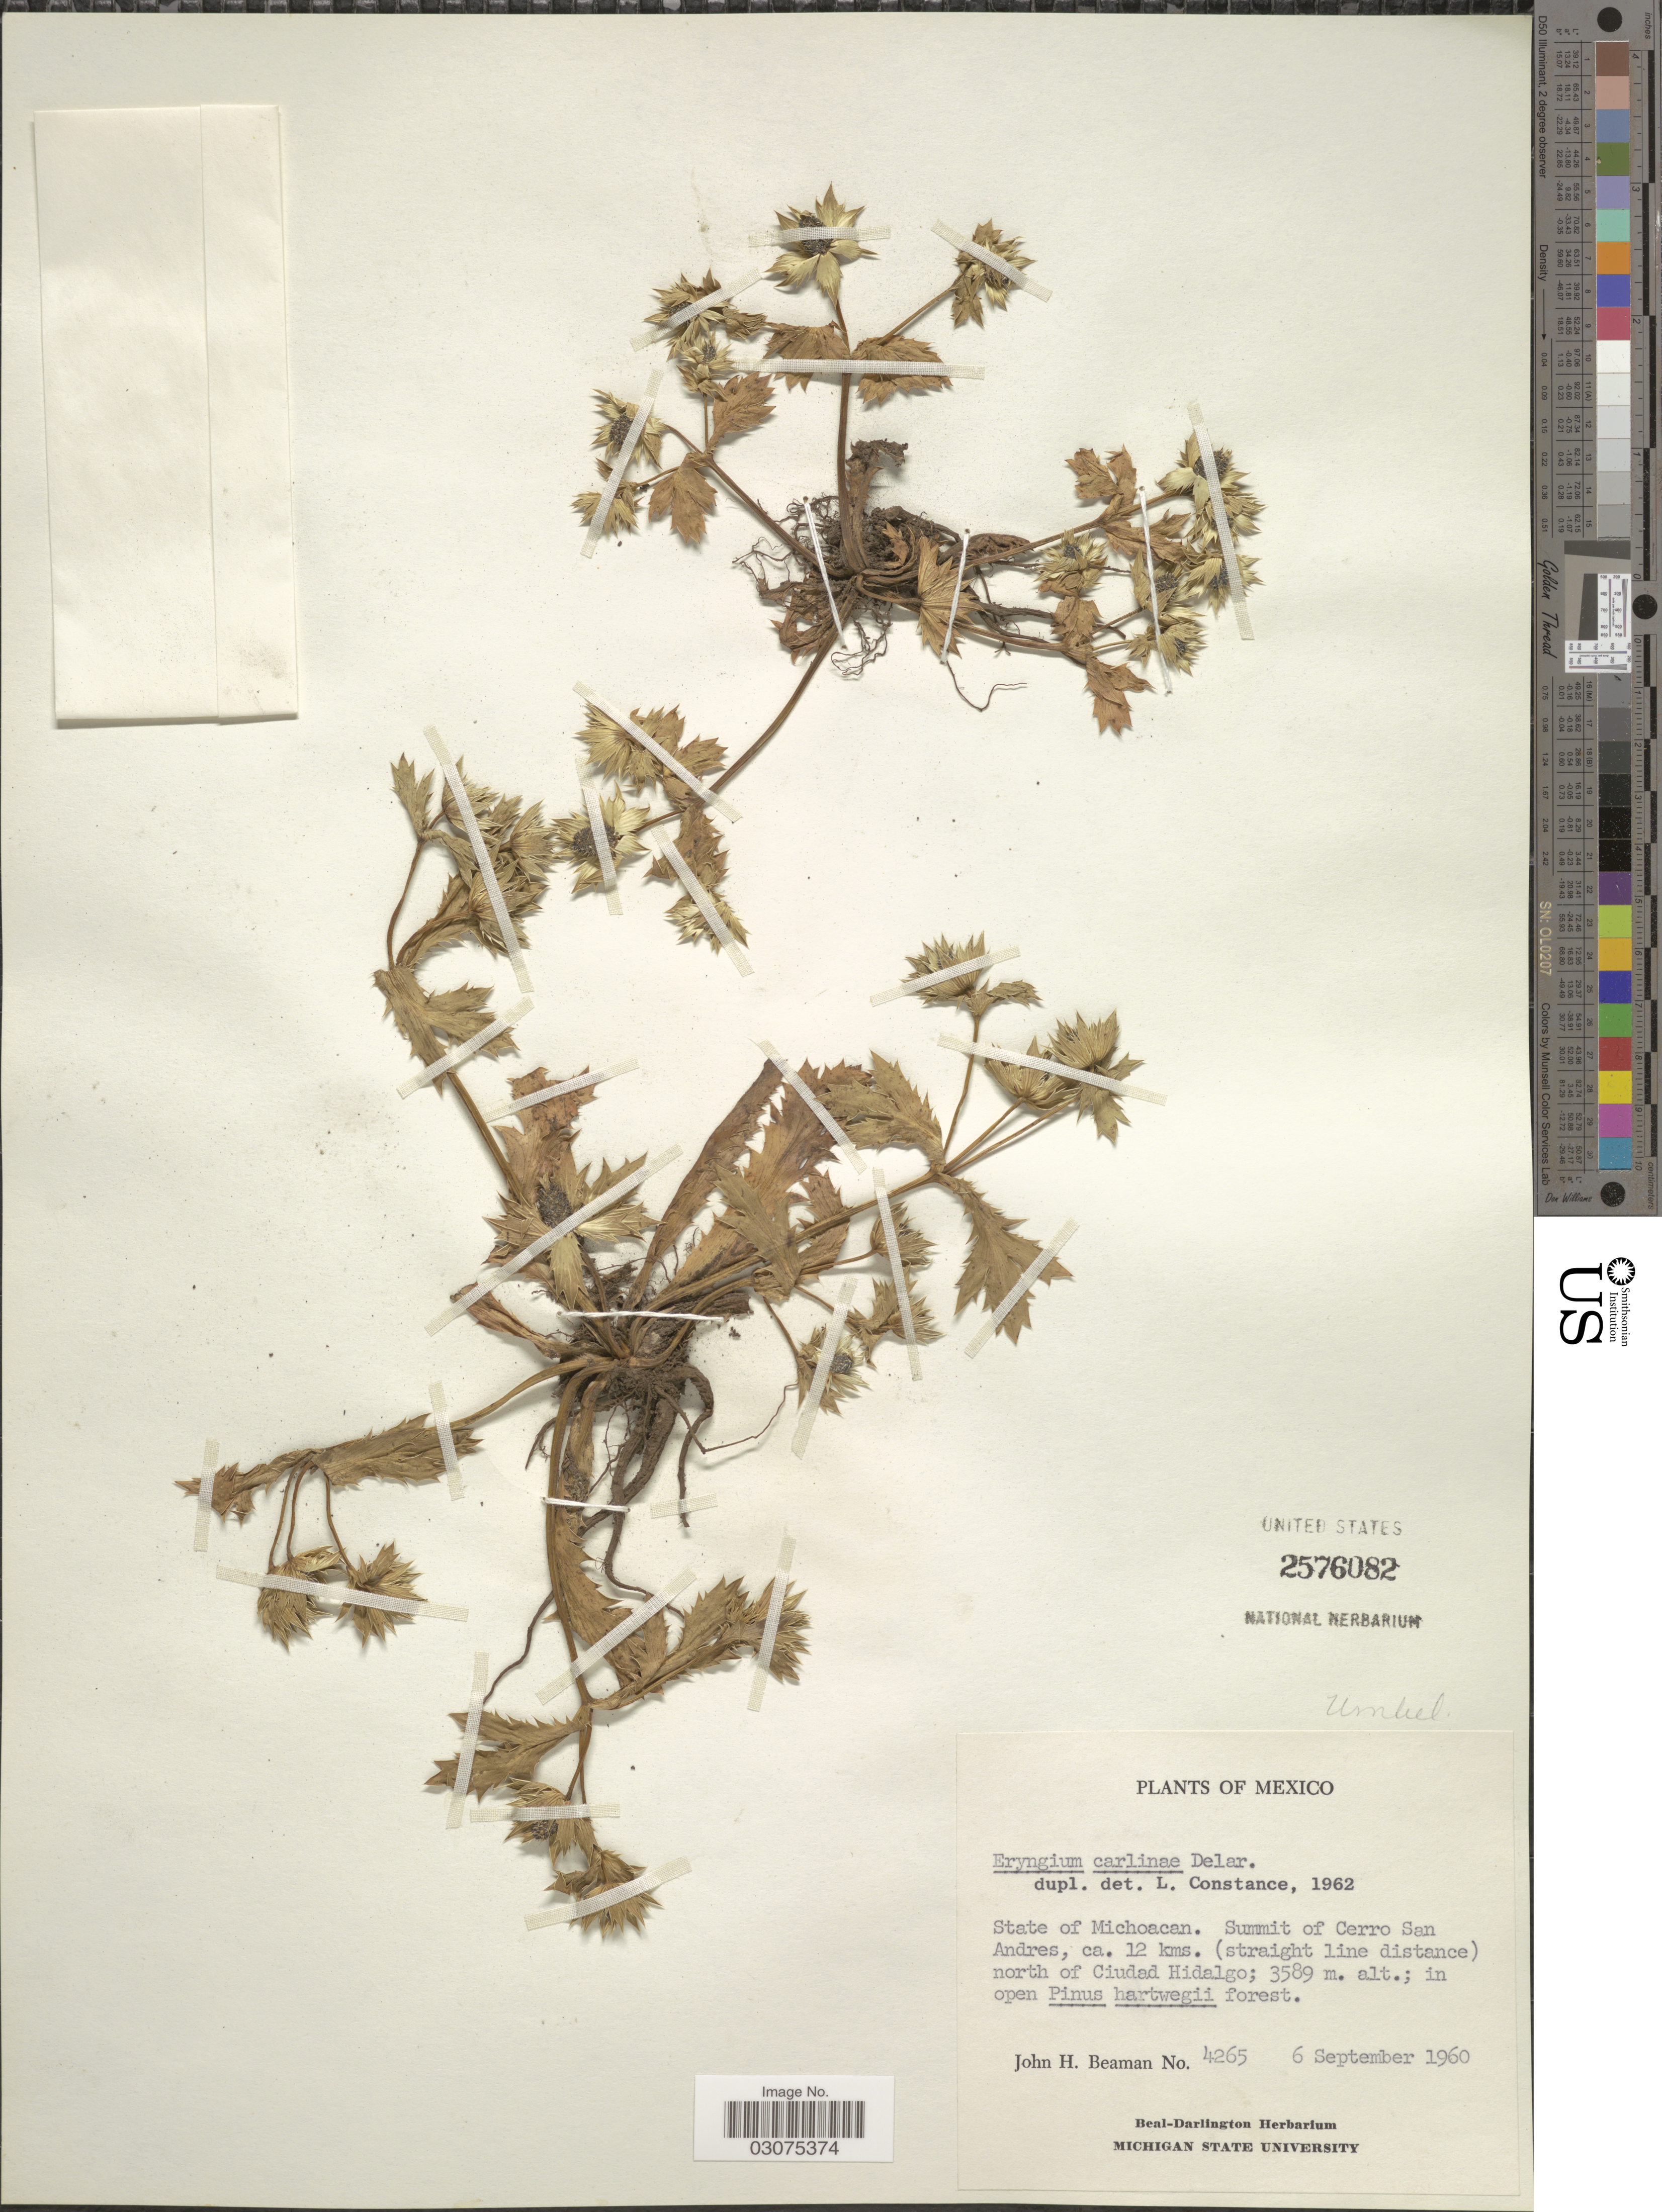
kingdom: Plantae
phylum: Tracheophyta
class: Magnoliopsida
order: Apiales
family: Apiaceae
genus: Eryngium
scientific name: Eryngium carlinae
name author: F. Delaroche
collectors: J. H. Beaman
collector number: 4265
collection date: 1960-09-06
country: Mexico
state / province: Michoacán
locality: Summit of Cerro San Andres, ca. 12 kms. (straight line distance) north of Ciudad Hidalgo.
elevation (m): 3589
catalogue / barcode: US 2576082